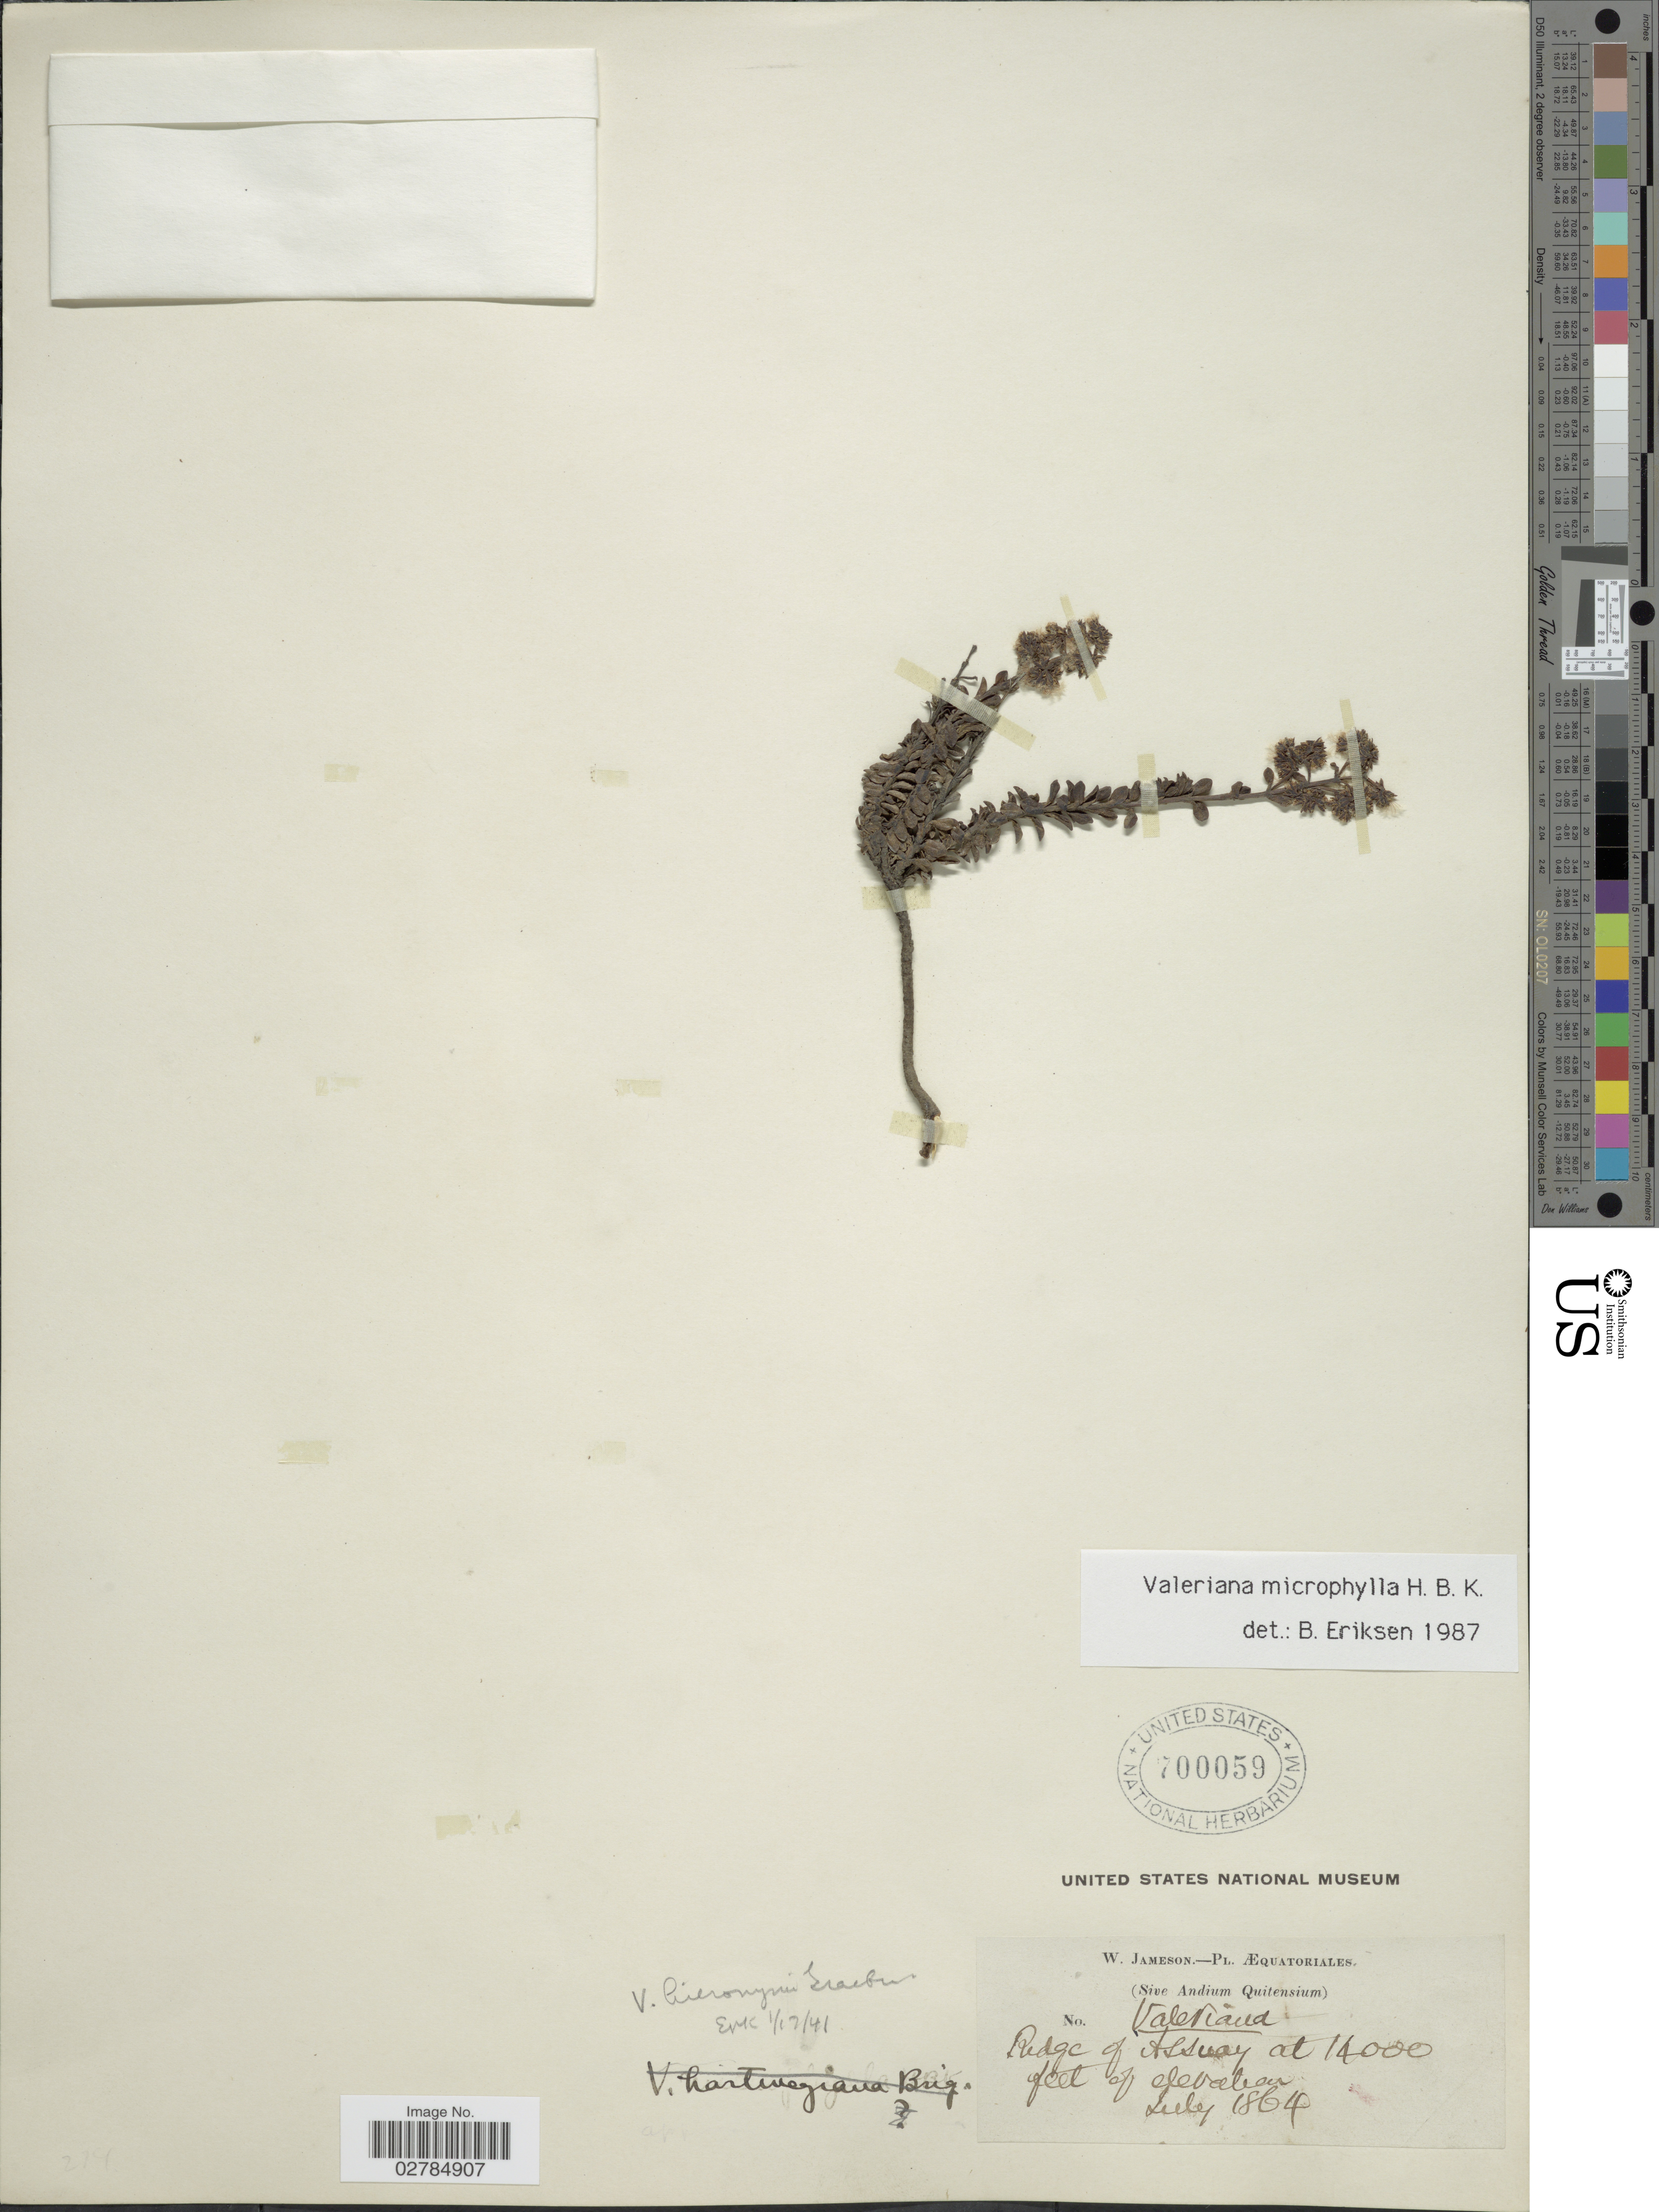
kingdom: Plantae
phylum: Tracheophyta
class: Magnoliopsida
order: Dipsacales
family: Caprifoliaceae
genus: Valeriana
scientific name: Valeriana microphylla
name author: Kunth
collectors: W. Jameson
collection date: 1864-07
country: Ecuador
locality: Ridge of Assuay [Azuay?]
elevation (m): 4267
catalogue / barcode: US 700059